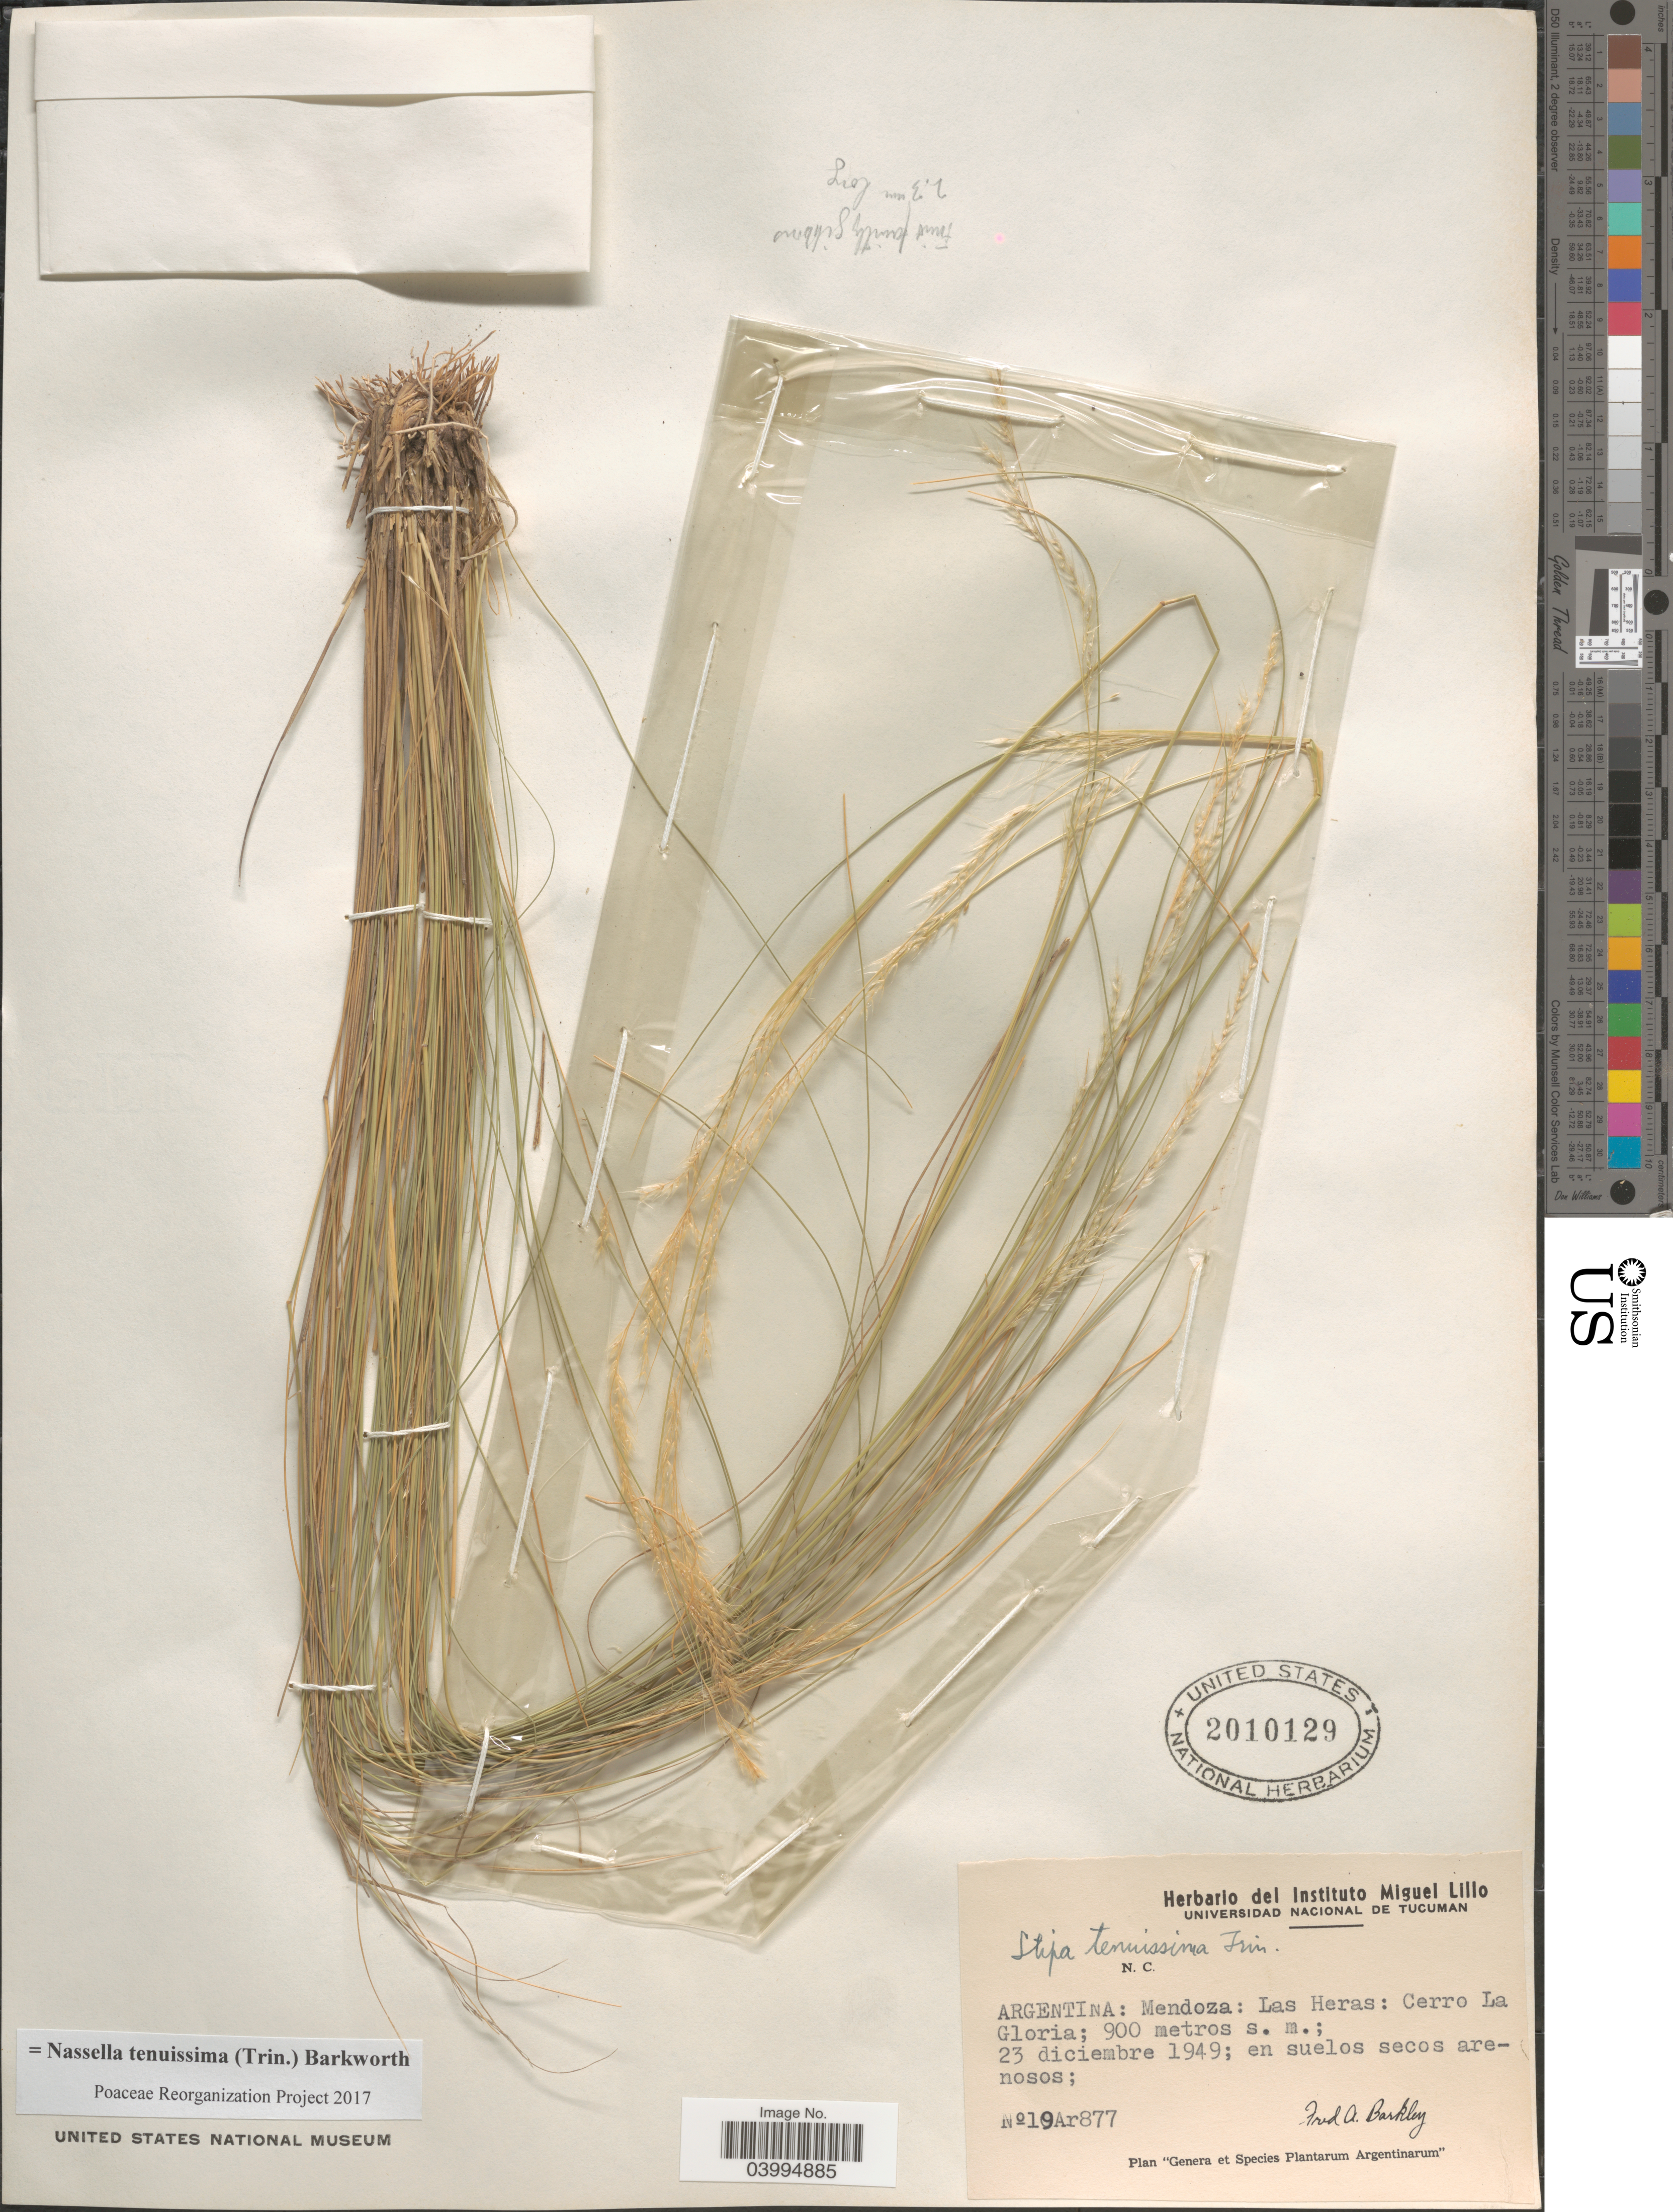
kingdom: Plantae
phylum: Tracheophyta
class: Liliopsida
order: Poales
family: Poaceae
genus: Nassella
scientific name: Nassella tenuissima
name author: (Trin.) Barkworth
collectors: F. A. Barkley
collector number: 19Ar877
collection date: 1949-12-23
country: Argentina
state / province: Mendoza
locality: Las Heras: Cerro La Gloria.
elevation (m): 900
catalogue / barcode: US 2010129